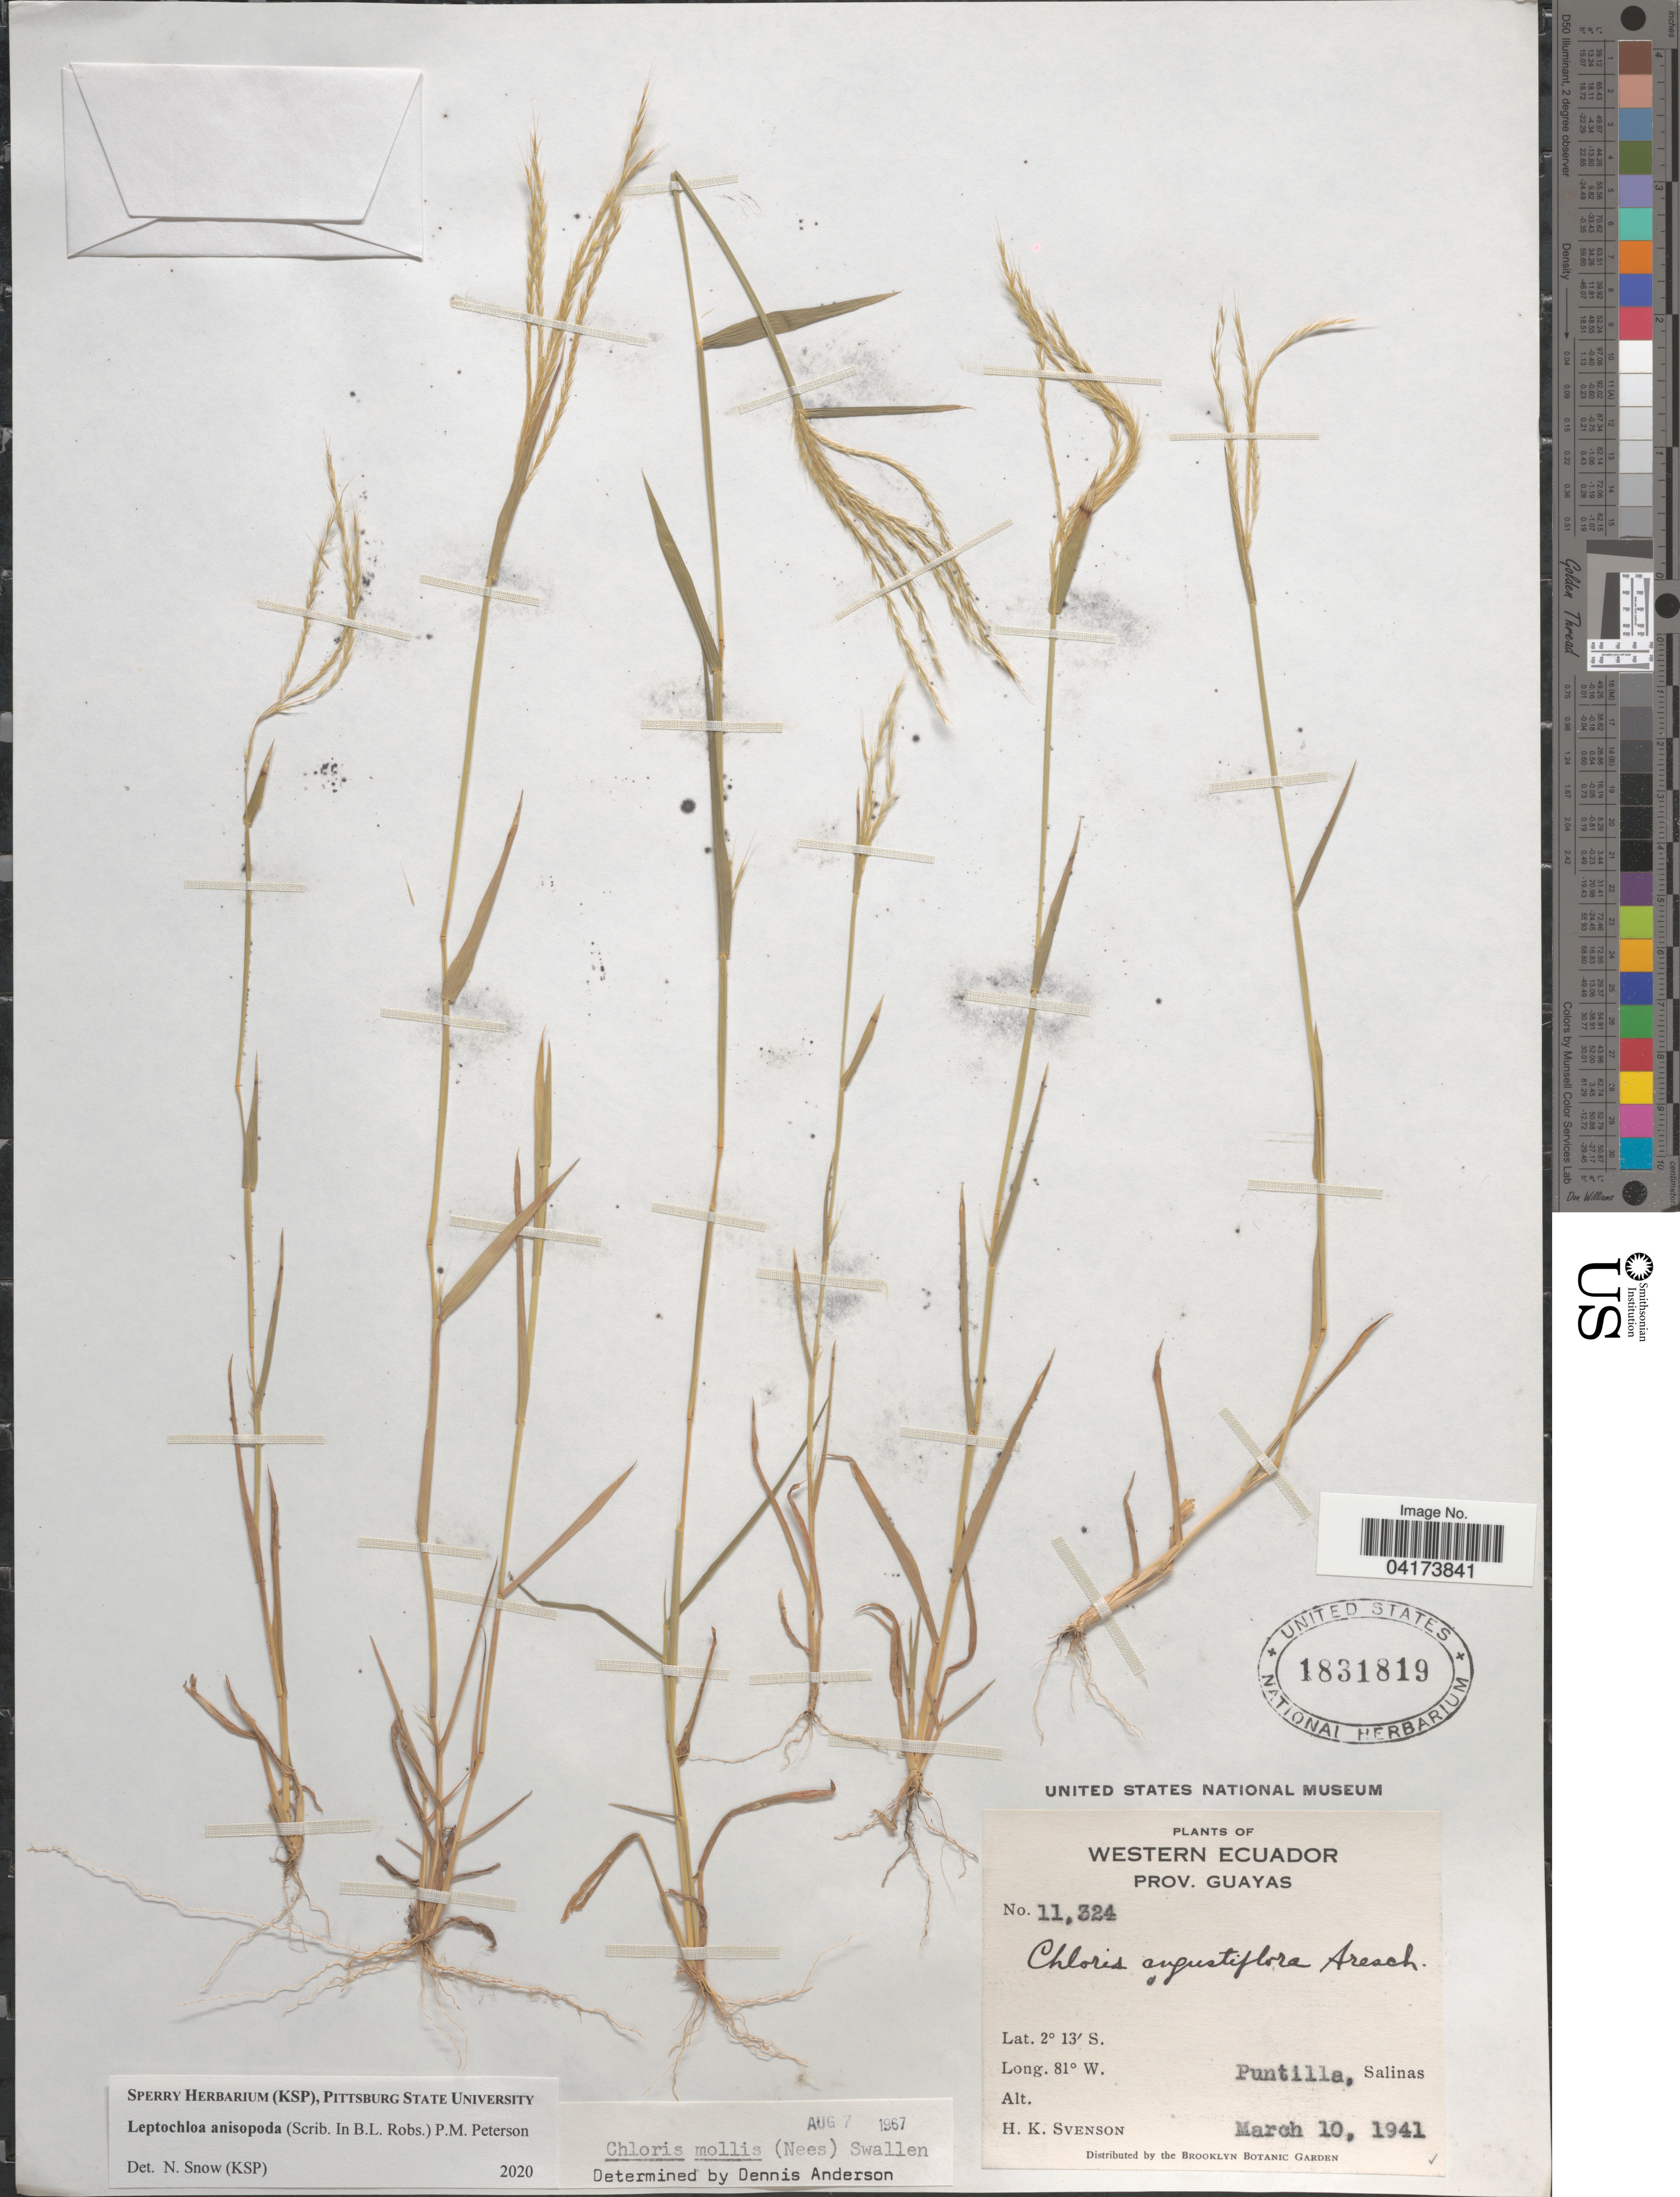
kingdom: Plantae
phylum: Tracheophyta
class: Liliopsida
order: Poales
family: Poaceae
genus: Leptochloa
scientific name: Leptochloa anisopoda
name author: (B.L. Rob. ex Scribn.) P.M. Peterson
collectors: H. K. Svenson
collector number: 11324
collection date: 1941-03-10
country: Ecuador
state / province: Guayas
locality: Western Ecuador. Puntilla, Salinas.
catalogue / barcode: US 1831819